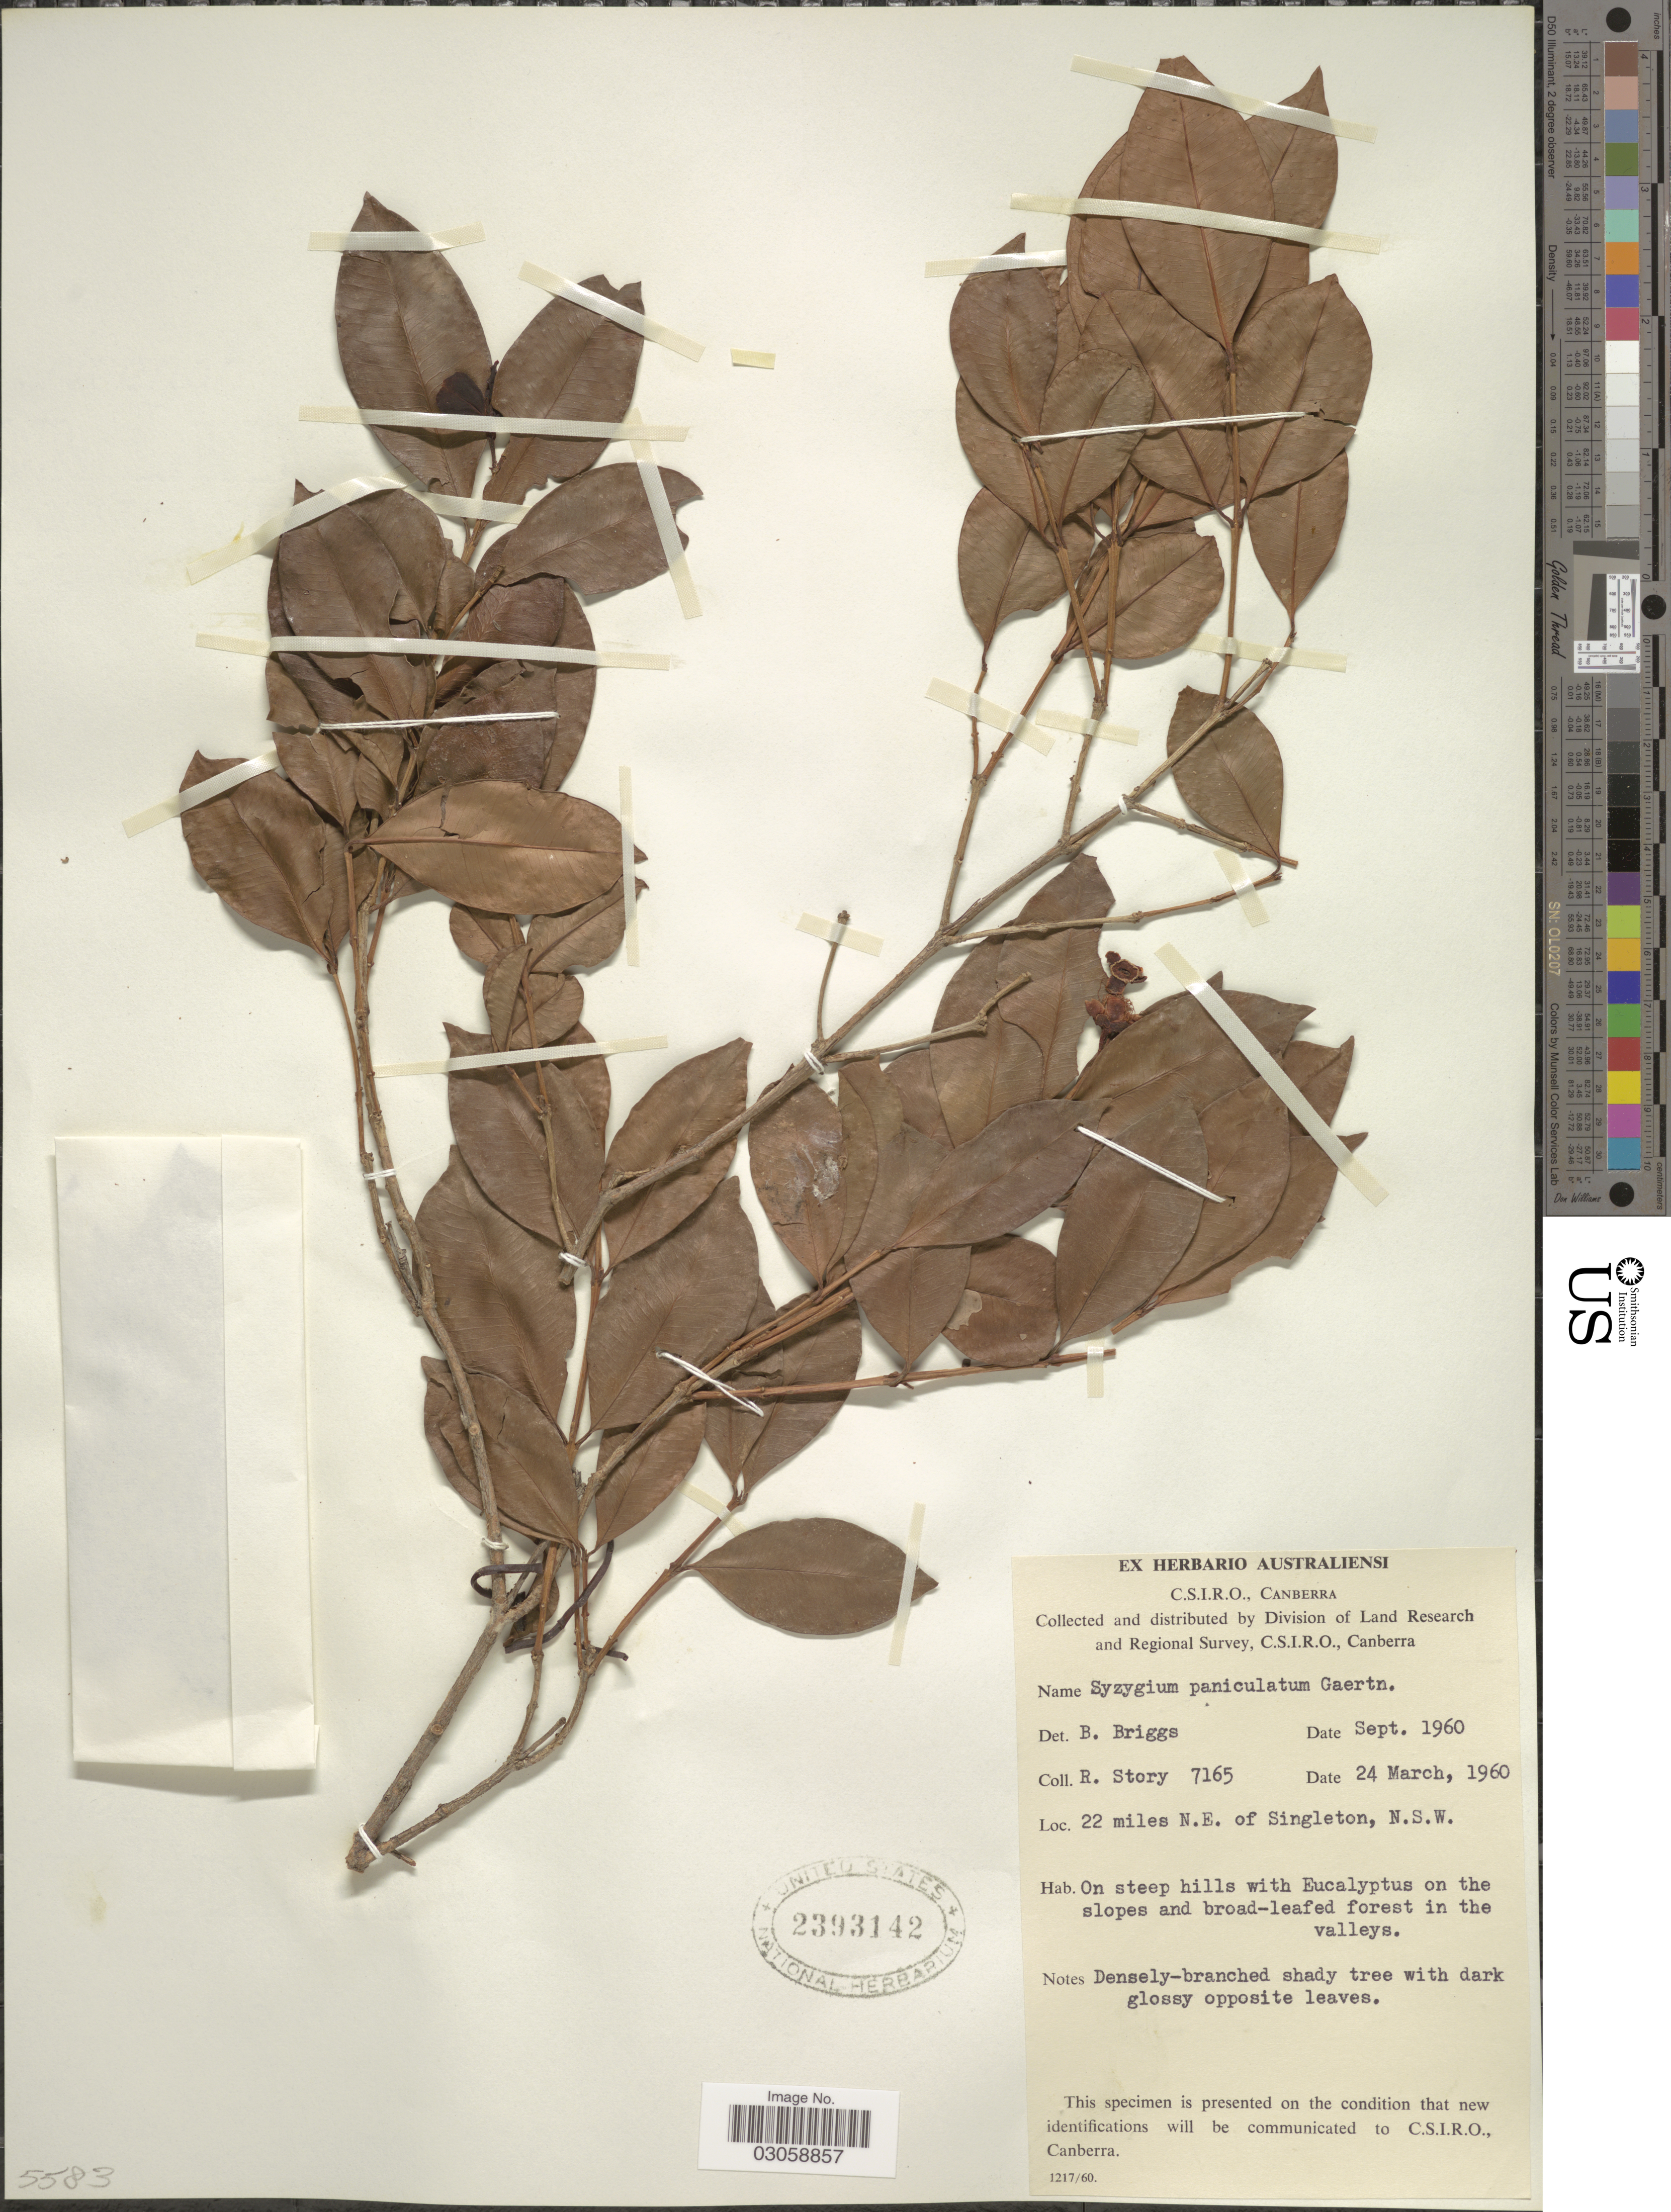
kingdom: Plantae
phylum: Tracheophyta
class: Magnoliopsida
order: Myrtales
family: Myrtaceae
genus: Syzygium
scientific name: Syzygium australe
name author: (J.C. Wendl. ex Link) B. Hyland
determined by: Strong, Mark T., (BOT), Smithsonian Institution - National Museum of Natural History (UNITED STATES)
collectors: R. Story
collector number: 7165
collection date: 1960-03-24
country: Australia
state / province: New South Wales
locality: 22 miles N.E. of Singleton, N.S.W.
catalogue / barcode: US 2393142